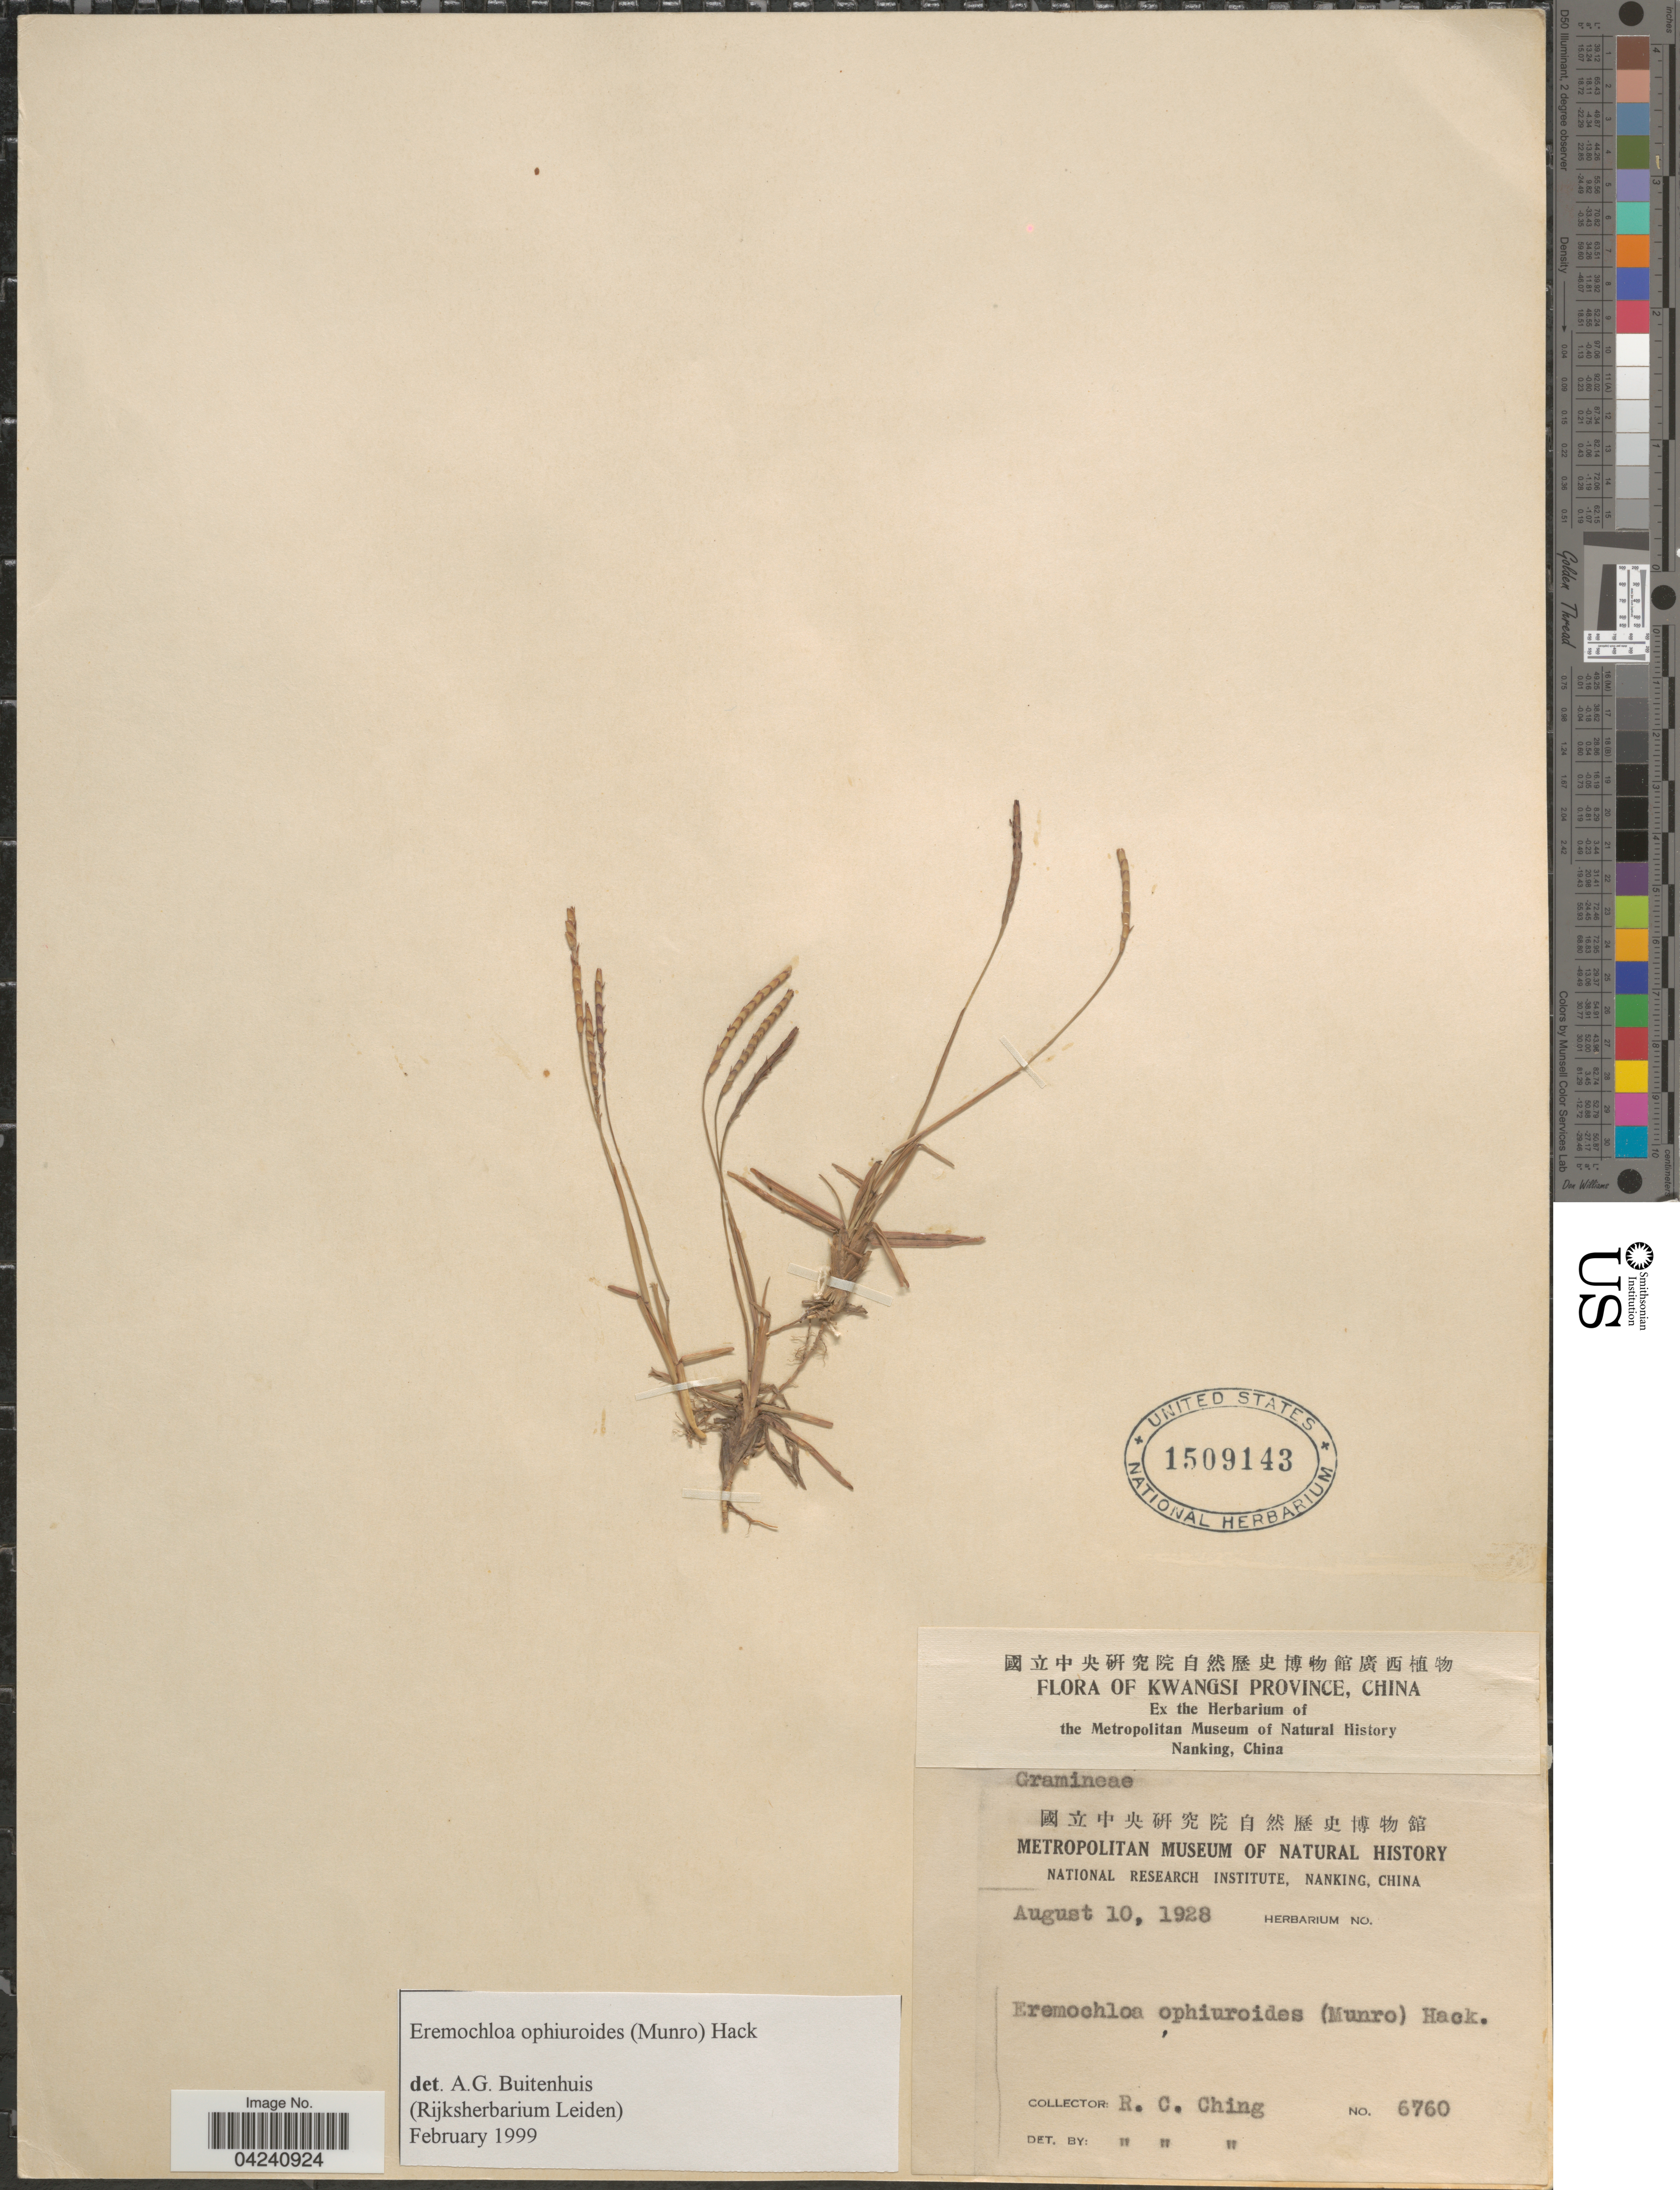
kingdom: Plantae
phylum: Tracheophyta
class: Liliopsida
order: Poales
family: Poaceae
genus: Eremochloa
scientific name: Eremochloa ophiuroides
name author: (Munro) Hack.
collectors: R. C. Ching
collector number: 6760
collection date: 1928-08-10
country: China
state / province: Guangxi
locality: Kwangsi Province.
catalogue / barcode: US 1509143